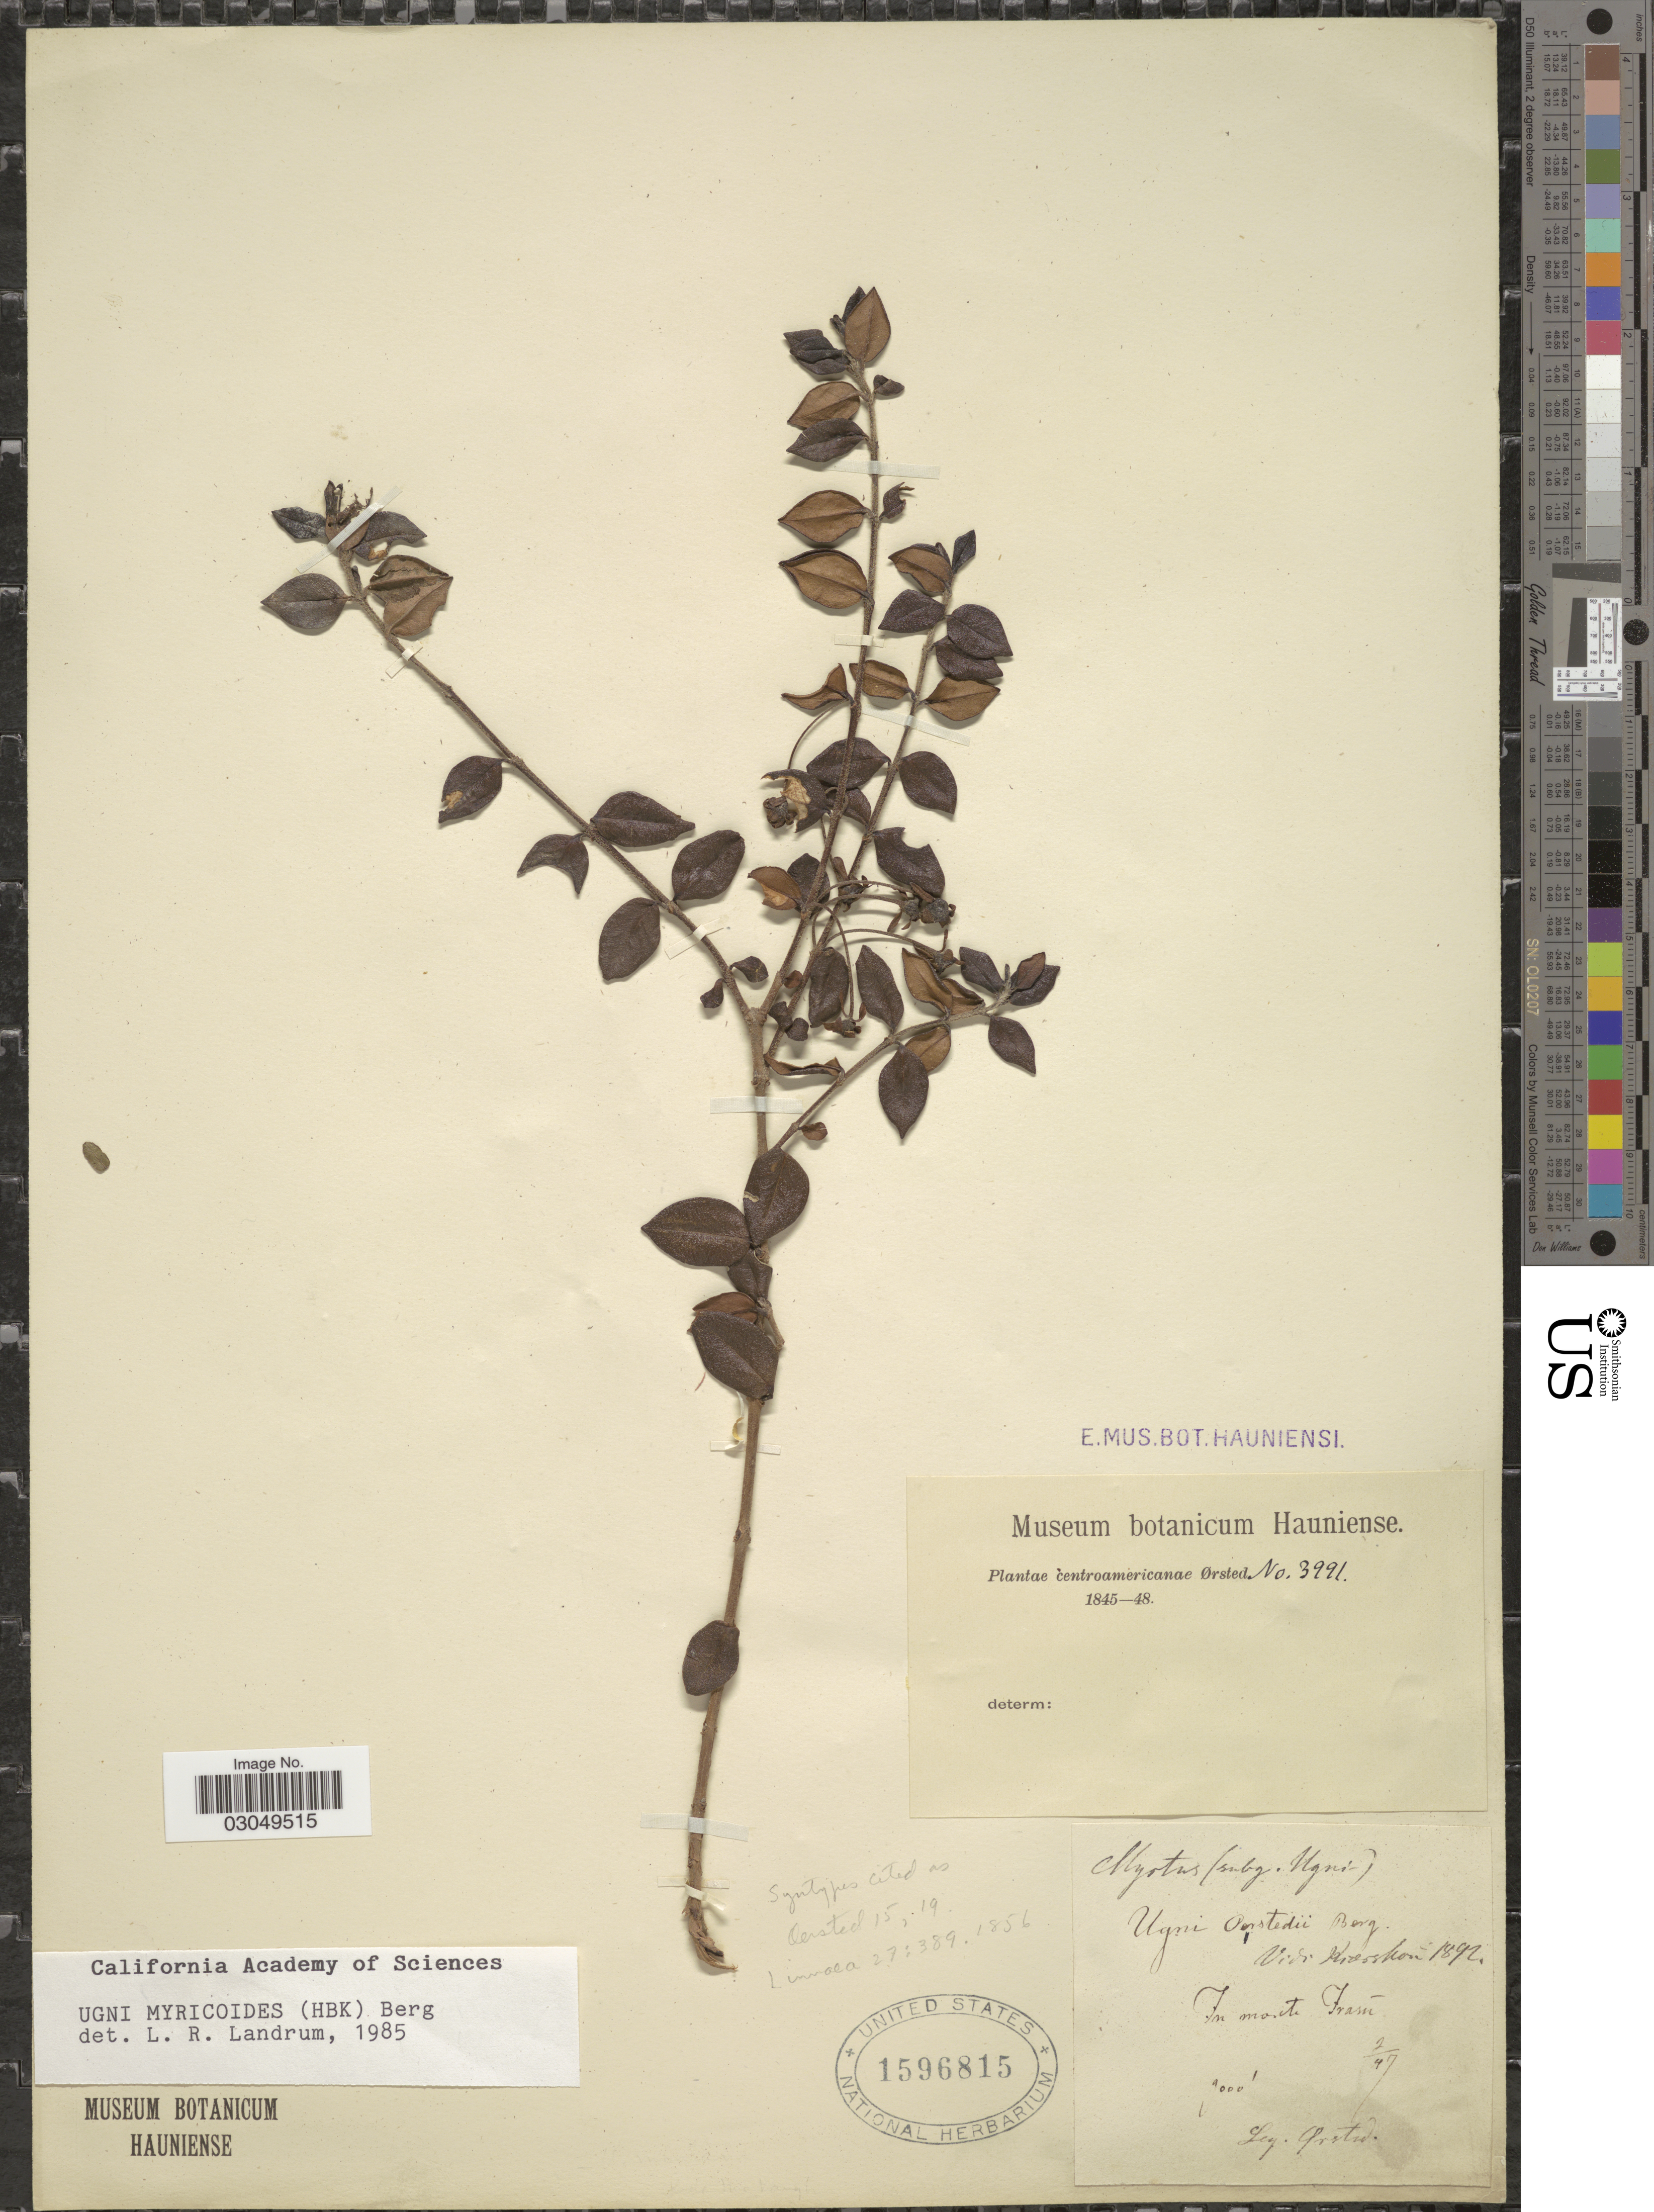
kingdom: Plantae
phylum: Tracheophyta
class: Magnoliopsida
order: Myrtales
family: Myrtaceae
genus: Ugni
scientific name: Ugni myricoides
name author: (Kunth) O. Berg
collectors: Ørsted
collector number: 3991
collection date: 1847-02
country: Costa Rica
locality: Centroamericanae, In monte Irasu.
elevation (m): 2743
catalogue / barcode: US 1596815